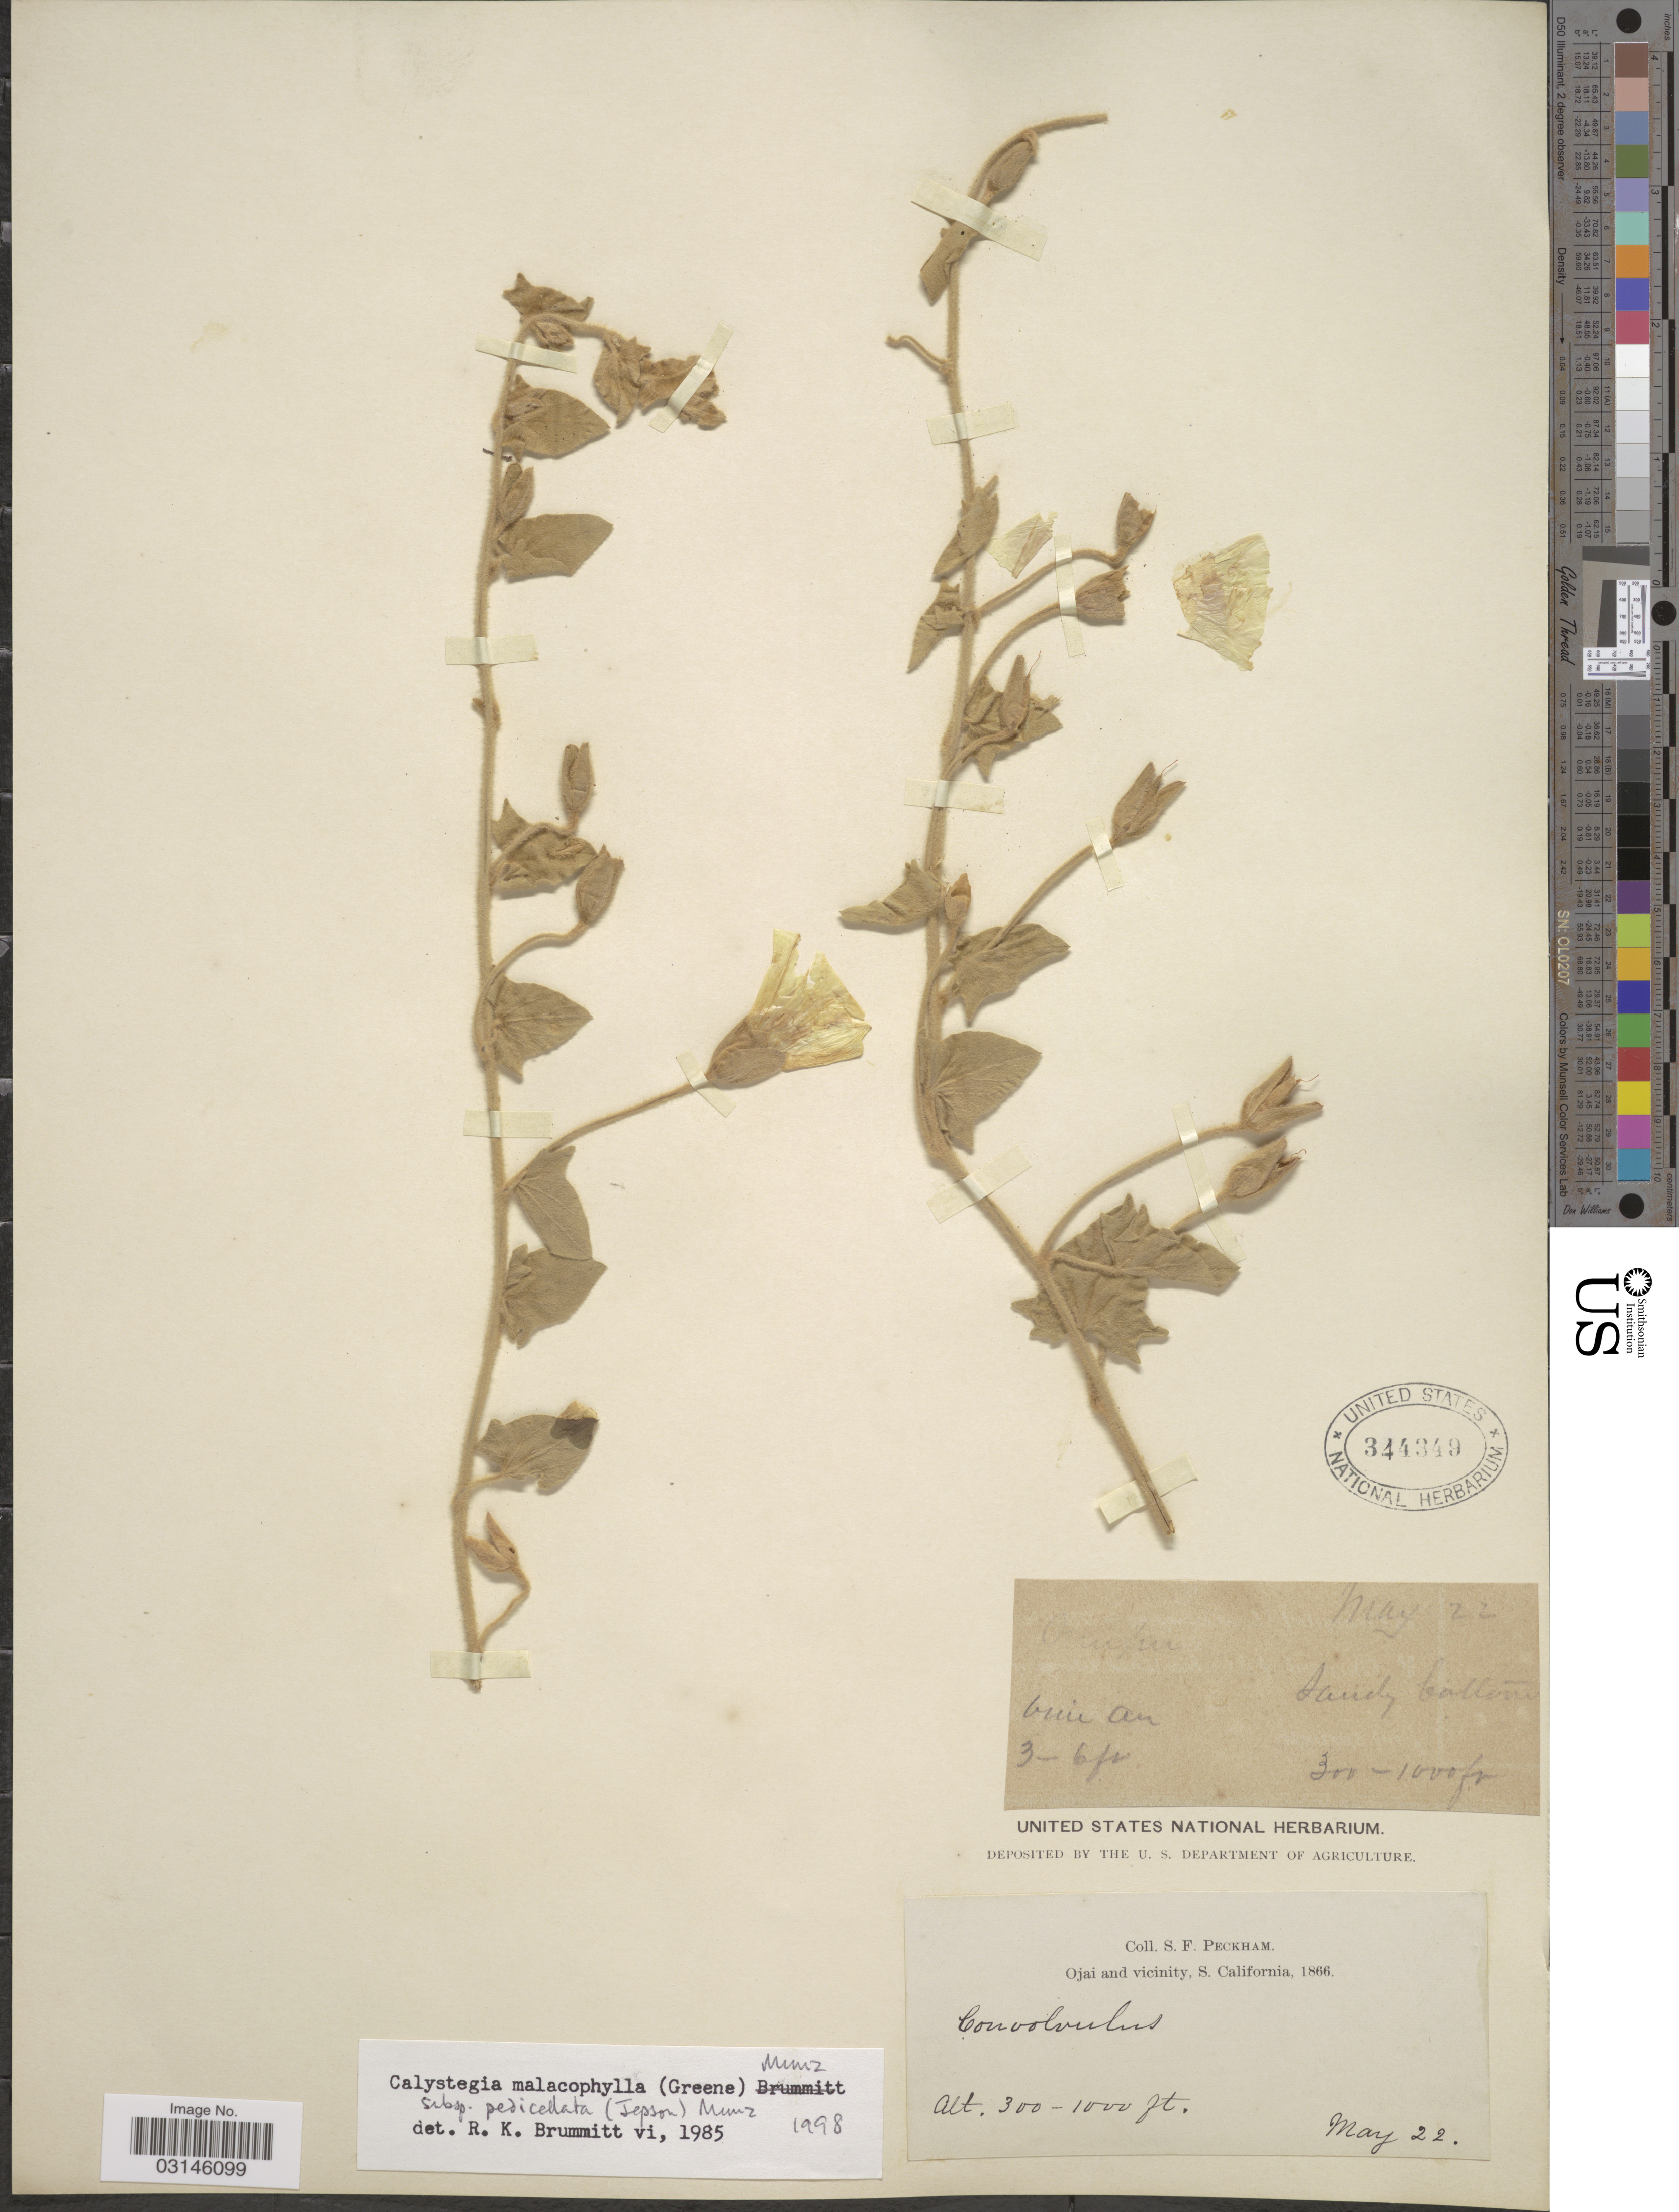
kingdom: Plantae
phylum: Tracheophyta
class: Magnoliopsida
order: Solanales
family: Convolvulaceae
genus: Calystegia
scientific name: Calystegia malacophylla subsp. pedicellata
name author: (Jeps.) Munz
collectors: S. Peckham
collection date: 1866-05-22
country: United States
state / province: California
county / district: Ventura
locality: Ojai and vicinity, S. California.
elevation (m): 91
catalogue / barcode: US 344349